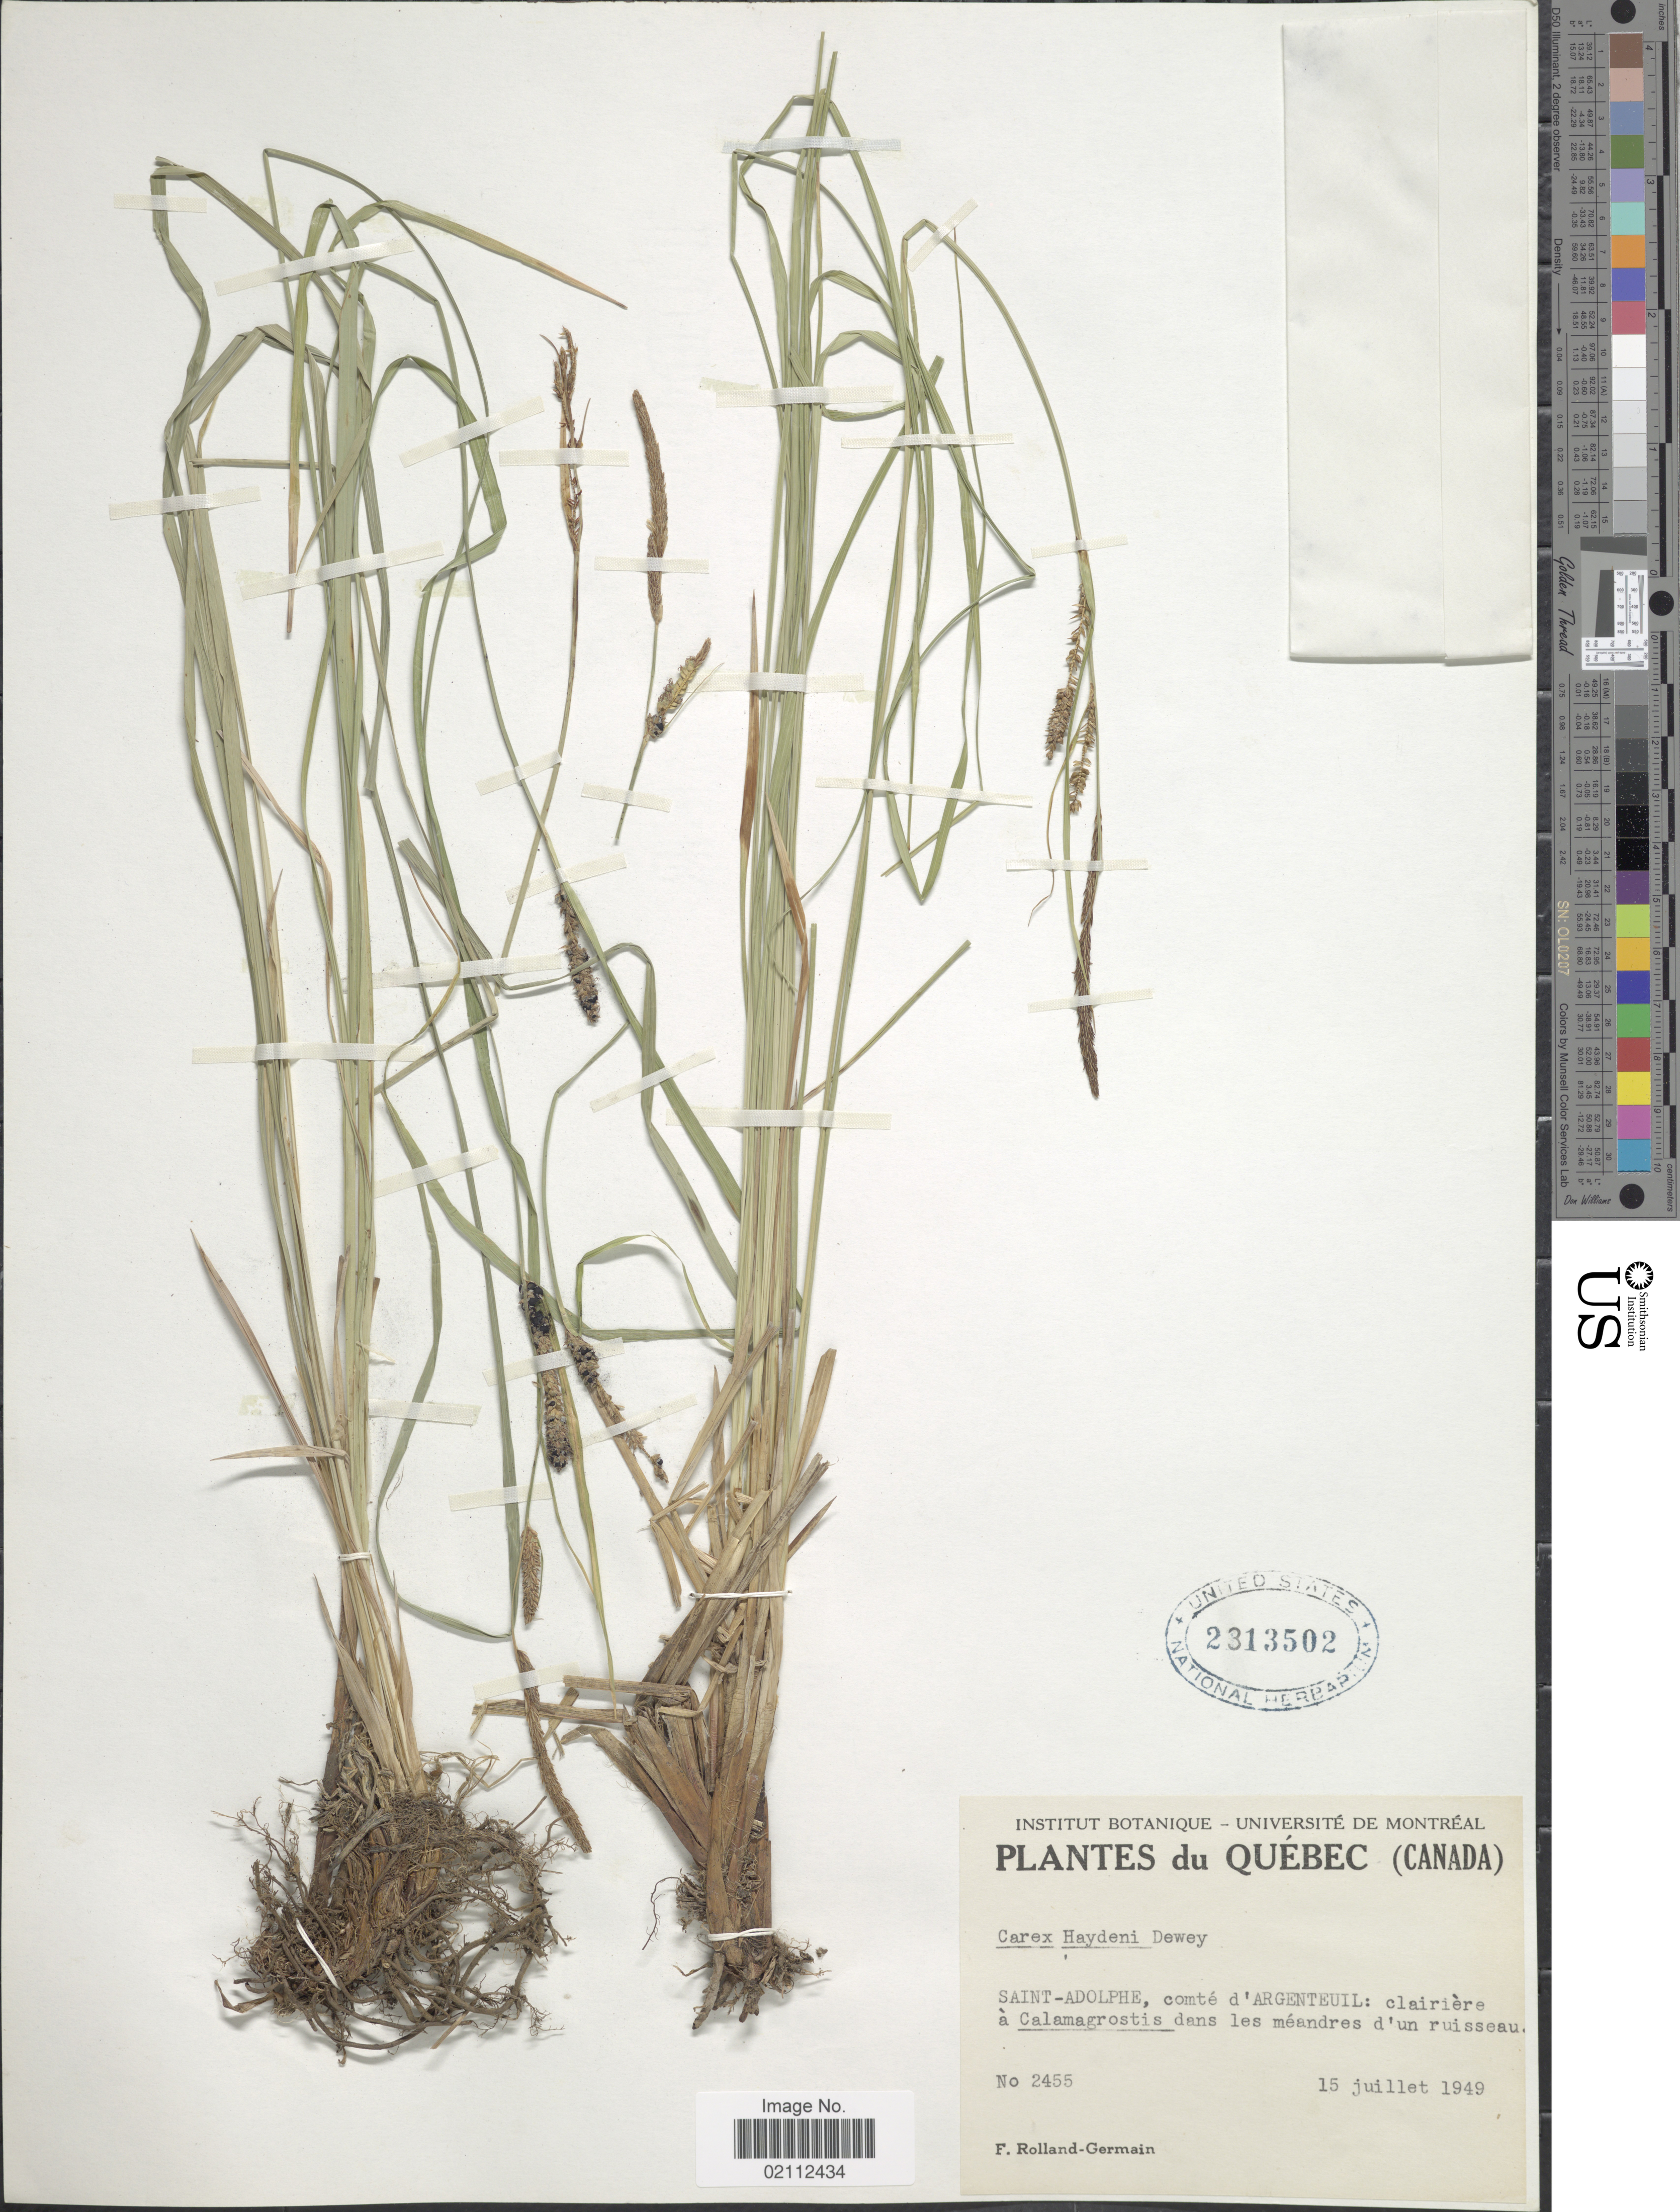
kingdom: Plantae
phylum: Tracheophyta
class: Liliopsida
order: Poales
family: Cyperaceae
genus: Carex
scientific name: Carex haydenii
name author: Dewey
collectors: Rolland-Germain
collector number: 2455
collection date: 1949-07-15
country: Canada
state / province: Quebec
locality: Saint-Adolphe, comté d'Argenteuil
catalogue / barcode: US 2313502